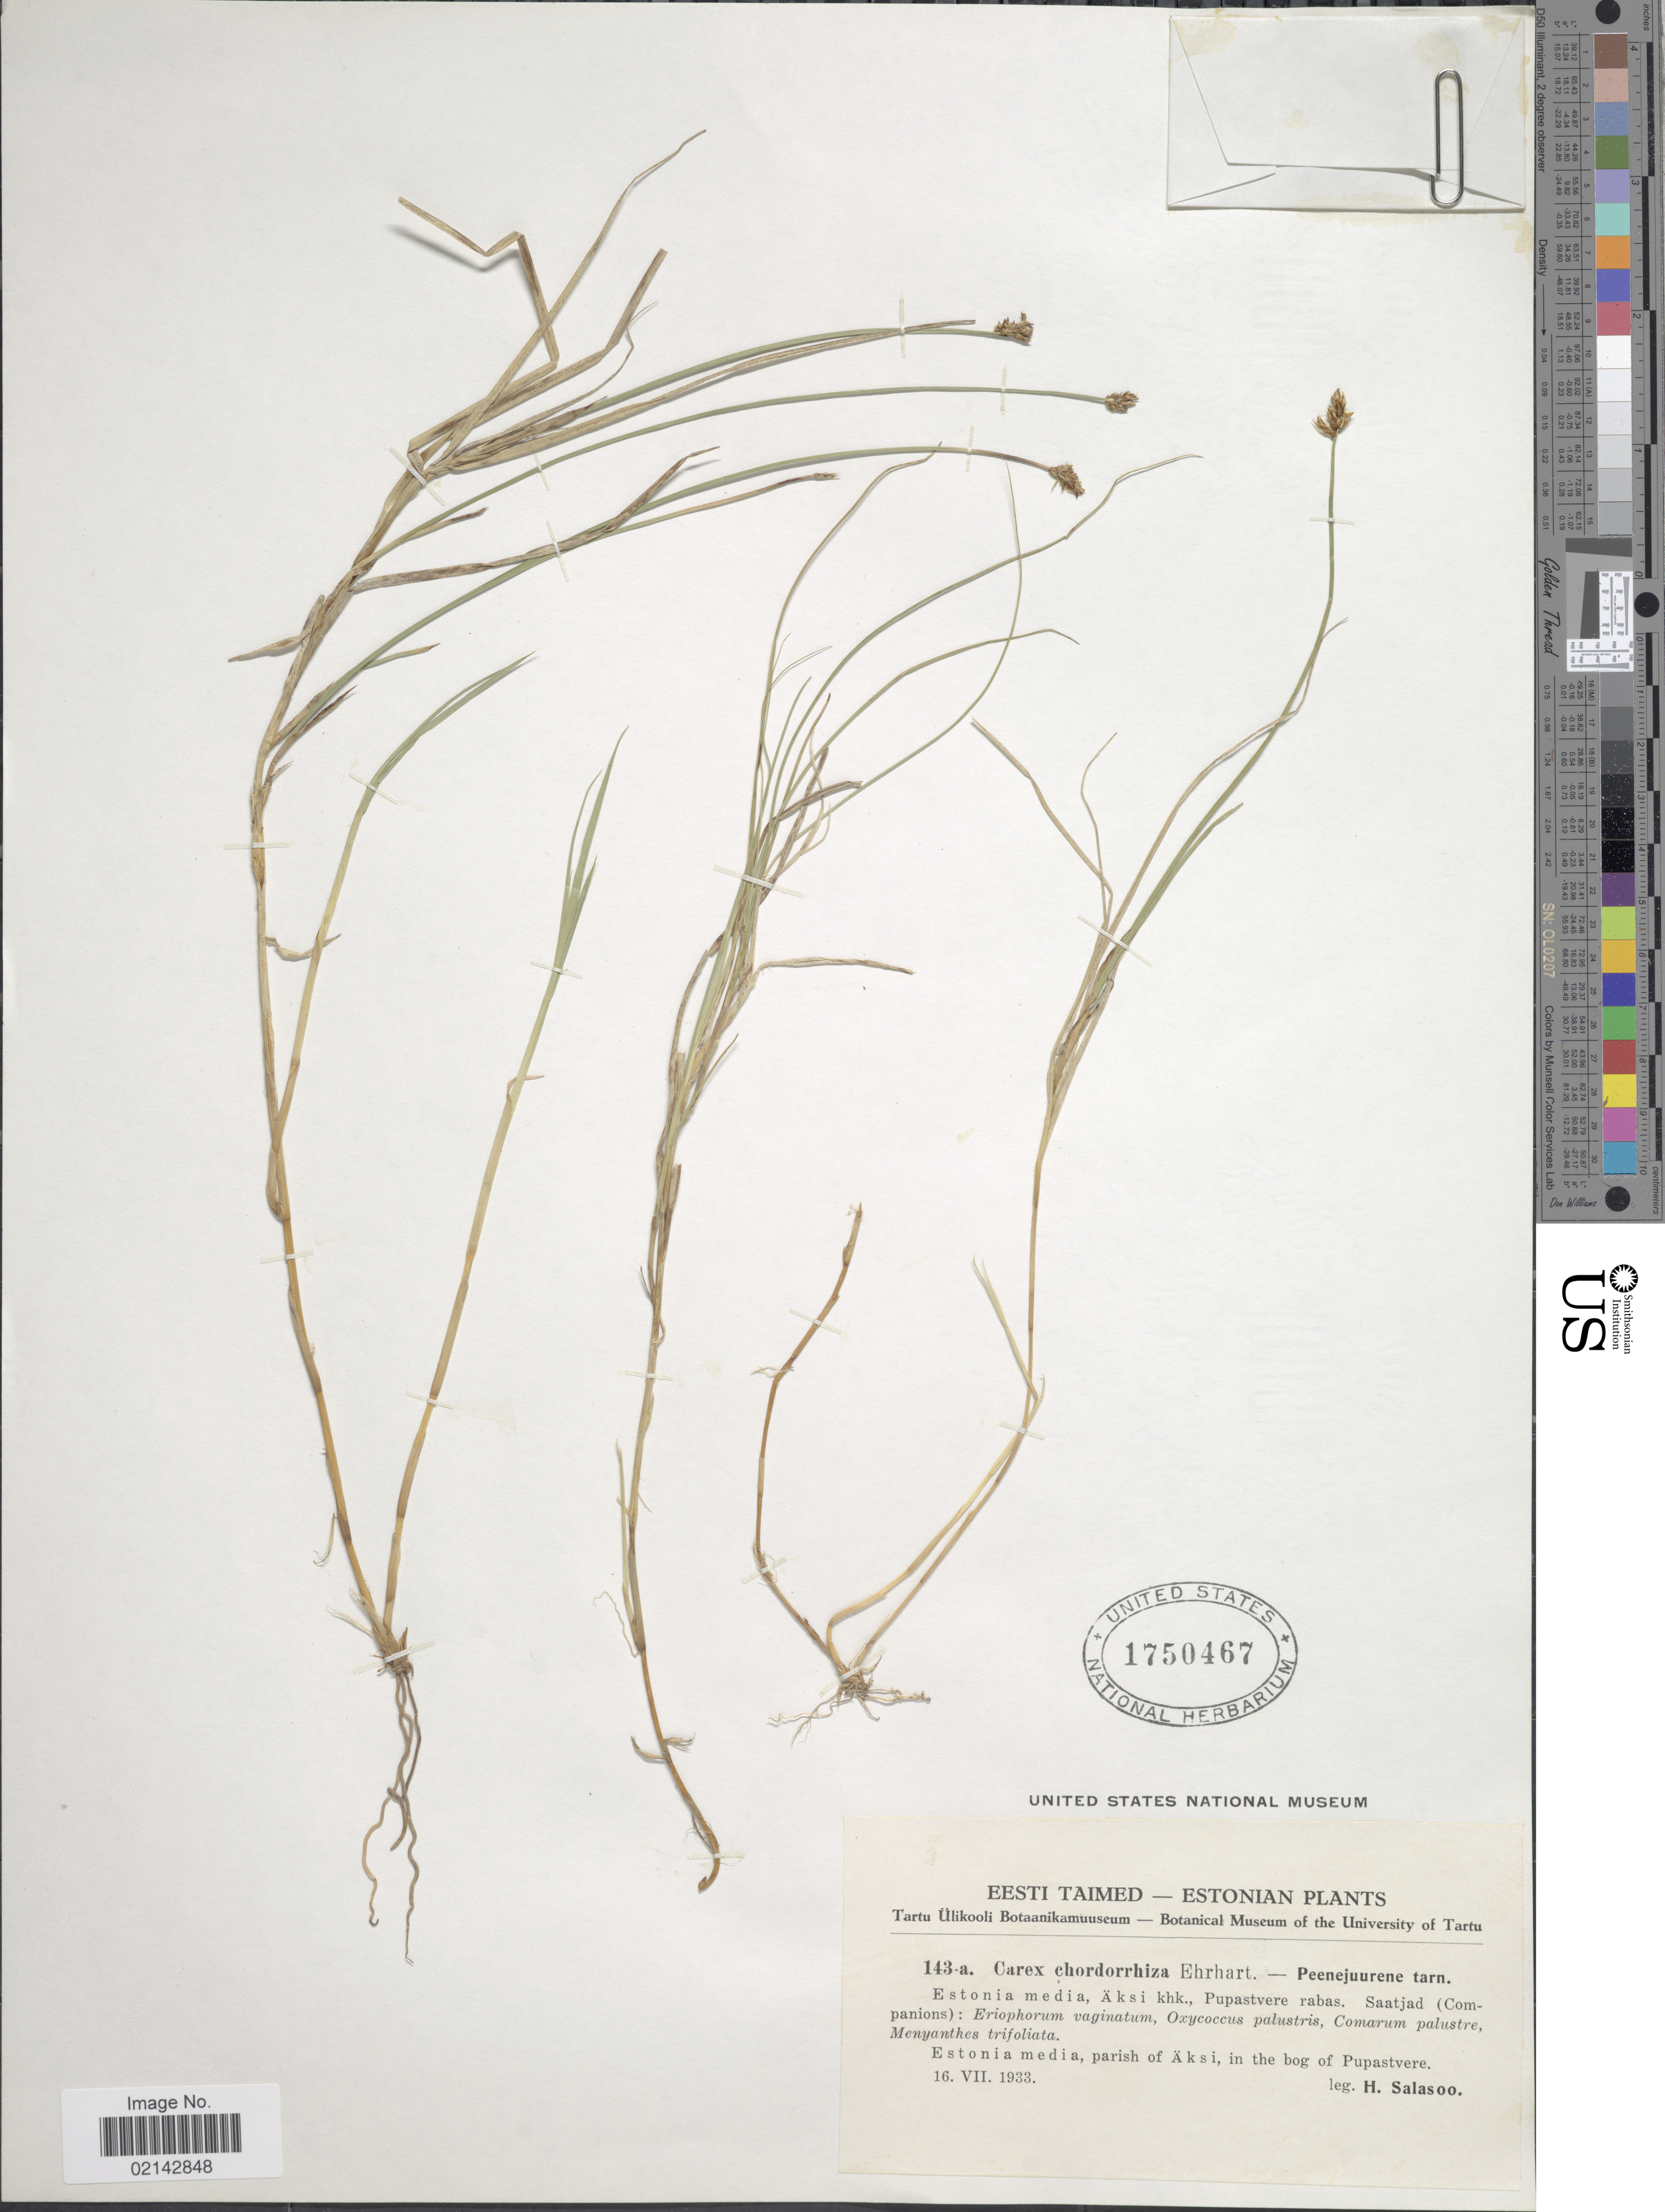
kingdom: Plantae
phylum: Tracheophyta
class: Liliopsida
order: Poales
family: Cyperaceae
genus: Carex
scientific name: Carex chordorrhiza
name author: L. f.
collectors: H. Salasoo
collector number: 143a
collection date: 1933-07-16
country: Estonia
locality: Eesti Taimed-Estonian plants, Aksi khk., Pupastvere rabas, Saatjad, Estonia media, parish of Aksi, in the bog of Pupastvere.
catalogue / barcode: US 1750467